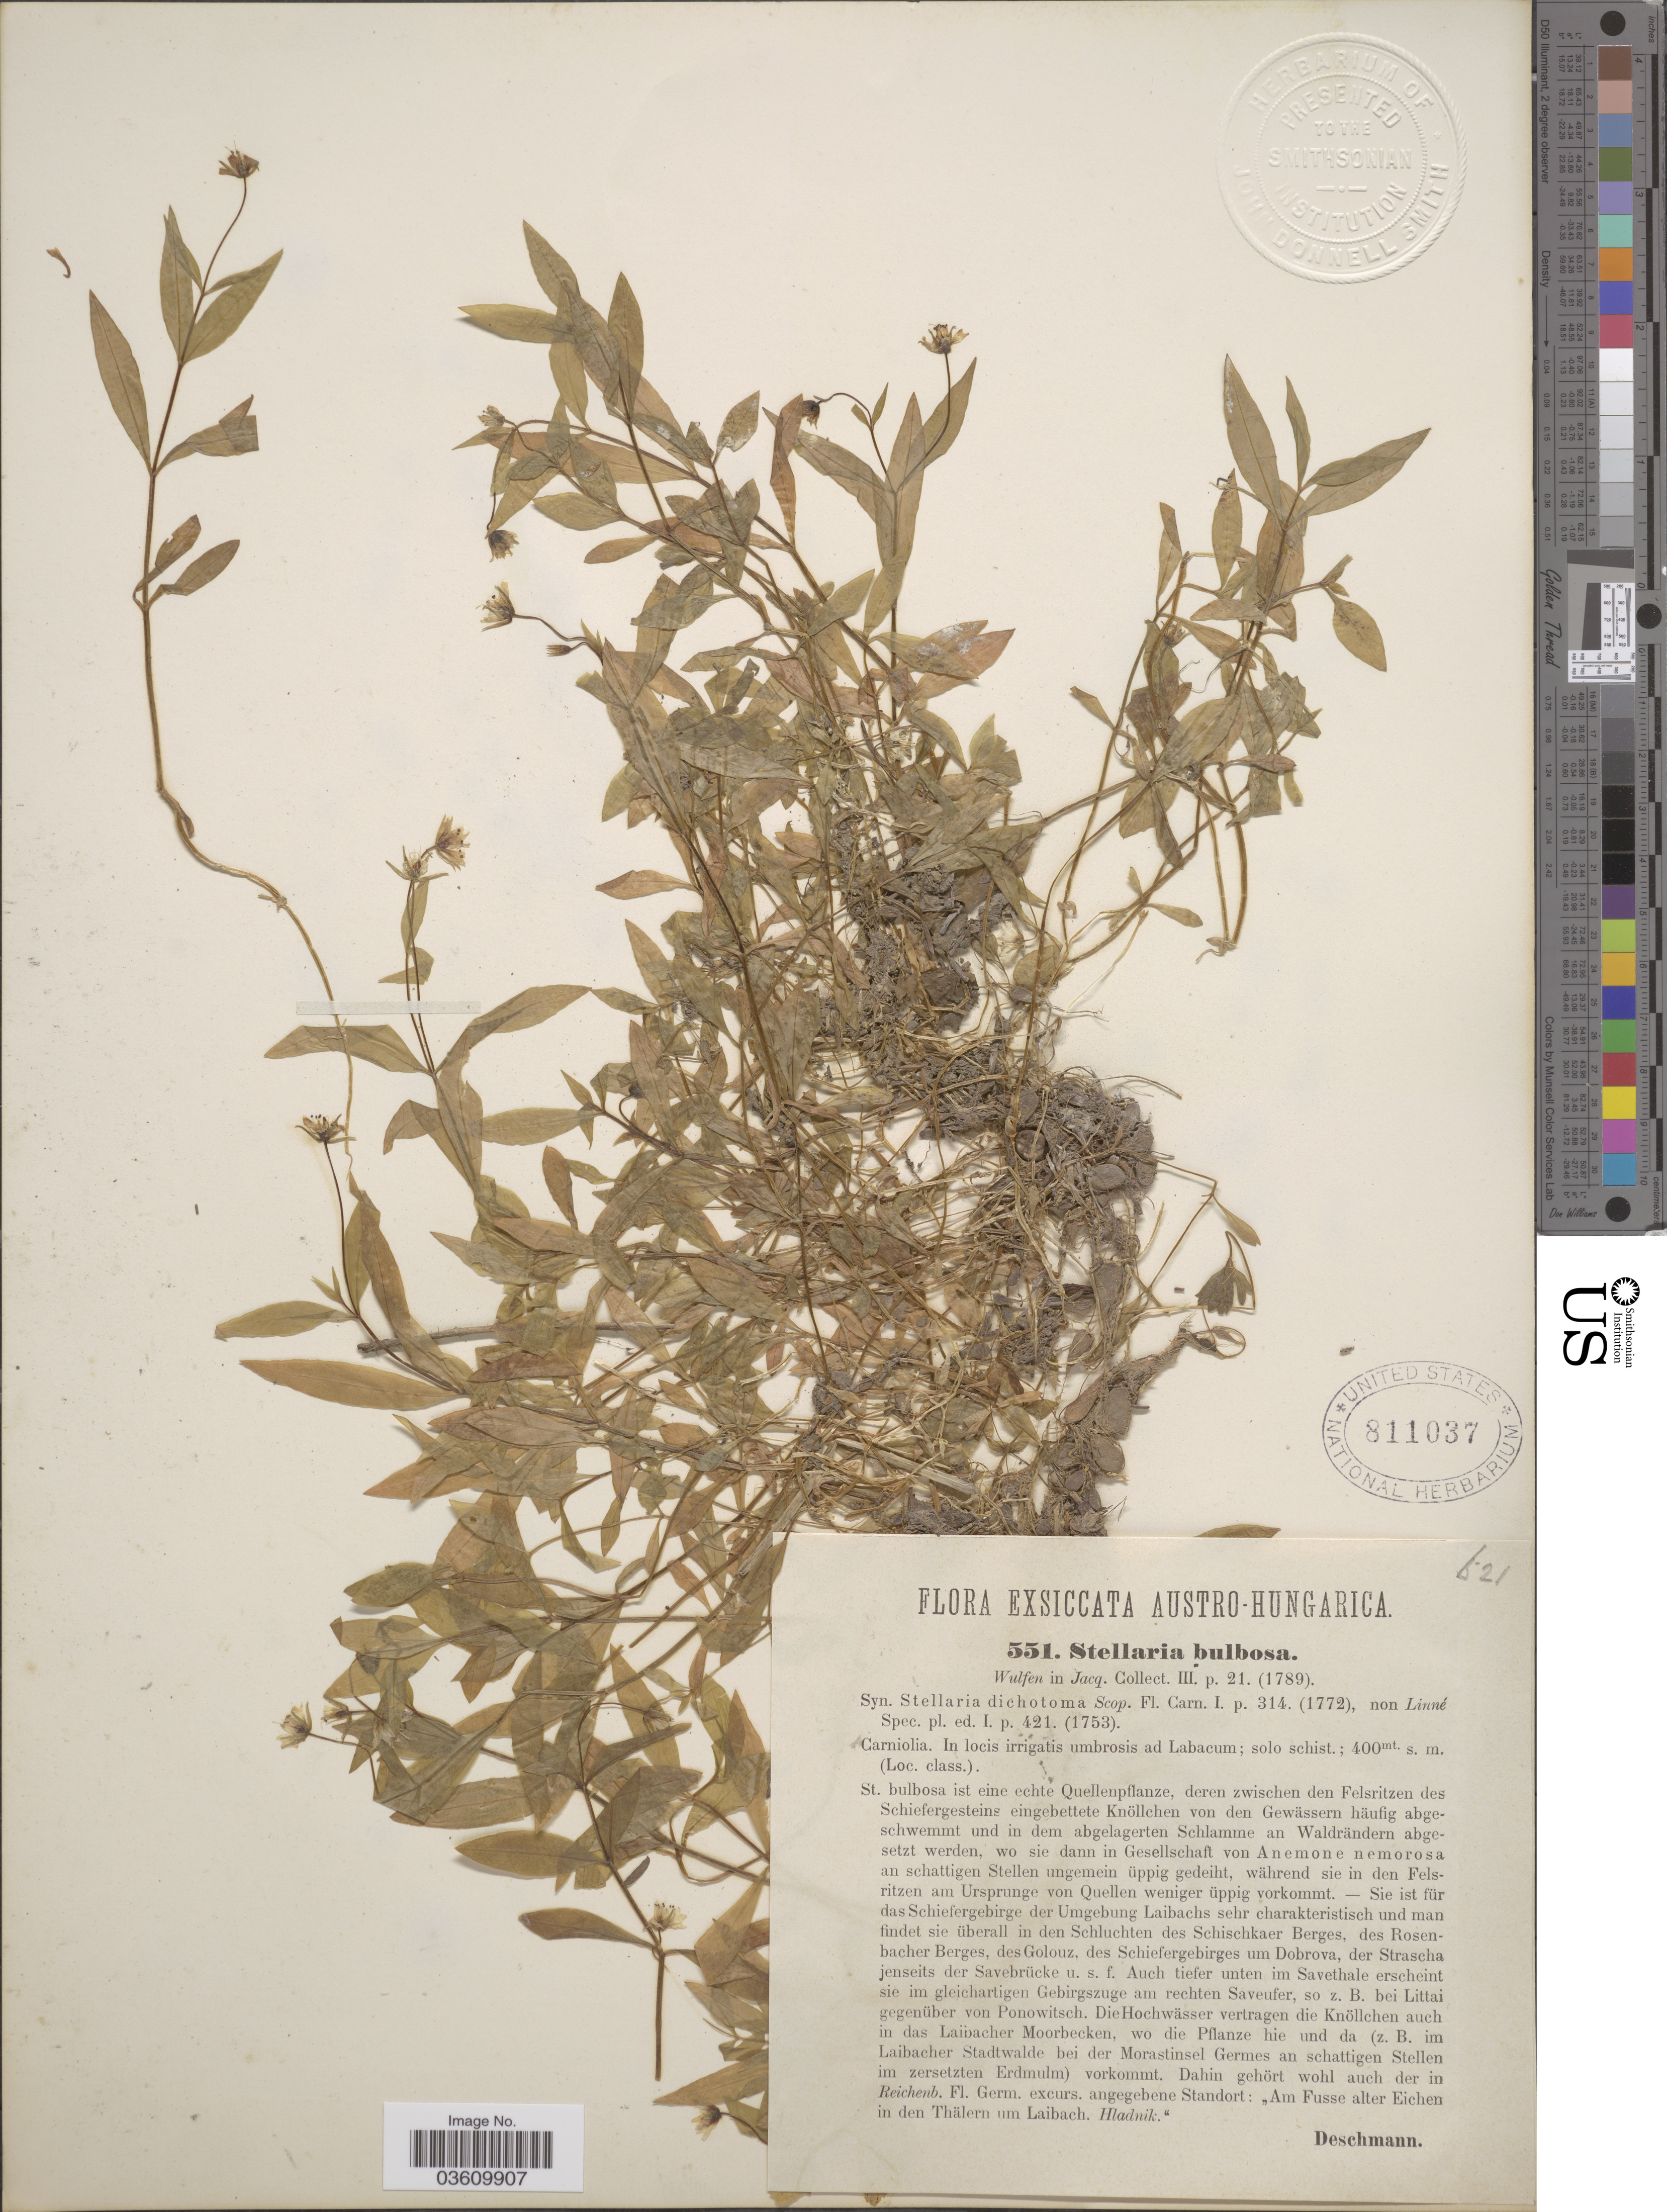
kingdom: Plantae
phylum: Tracheophyta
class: Magnoliopsida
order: Caryophyllales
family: Caryophyllaceae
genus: Stellaria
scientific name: Stellaria bulbosa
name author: Wulfen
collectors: Deschmann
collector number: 551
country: Slovenia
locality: Austro-Hungarica. Carniolia. In locis irrigatis umbrosis ad Labacum.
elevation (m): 400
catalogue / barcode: US 811037